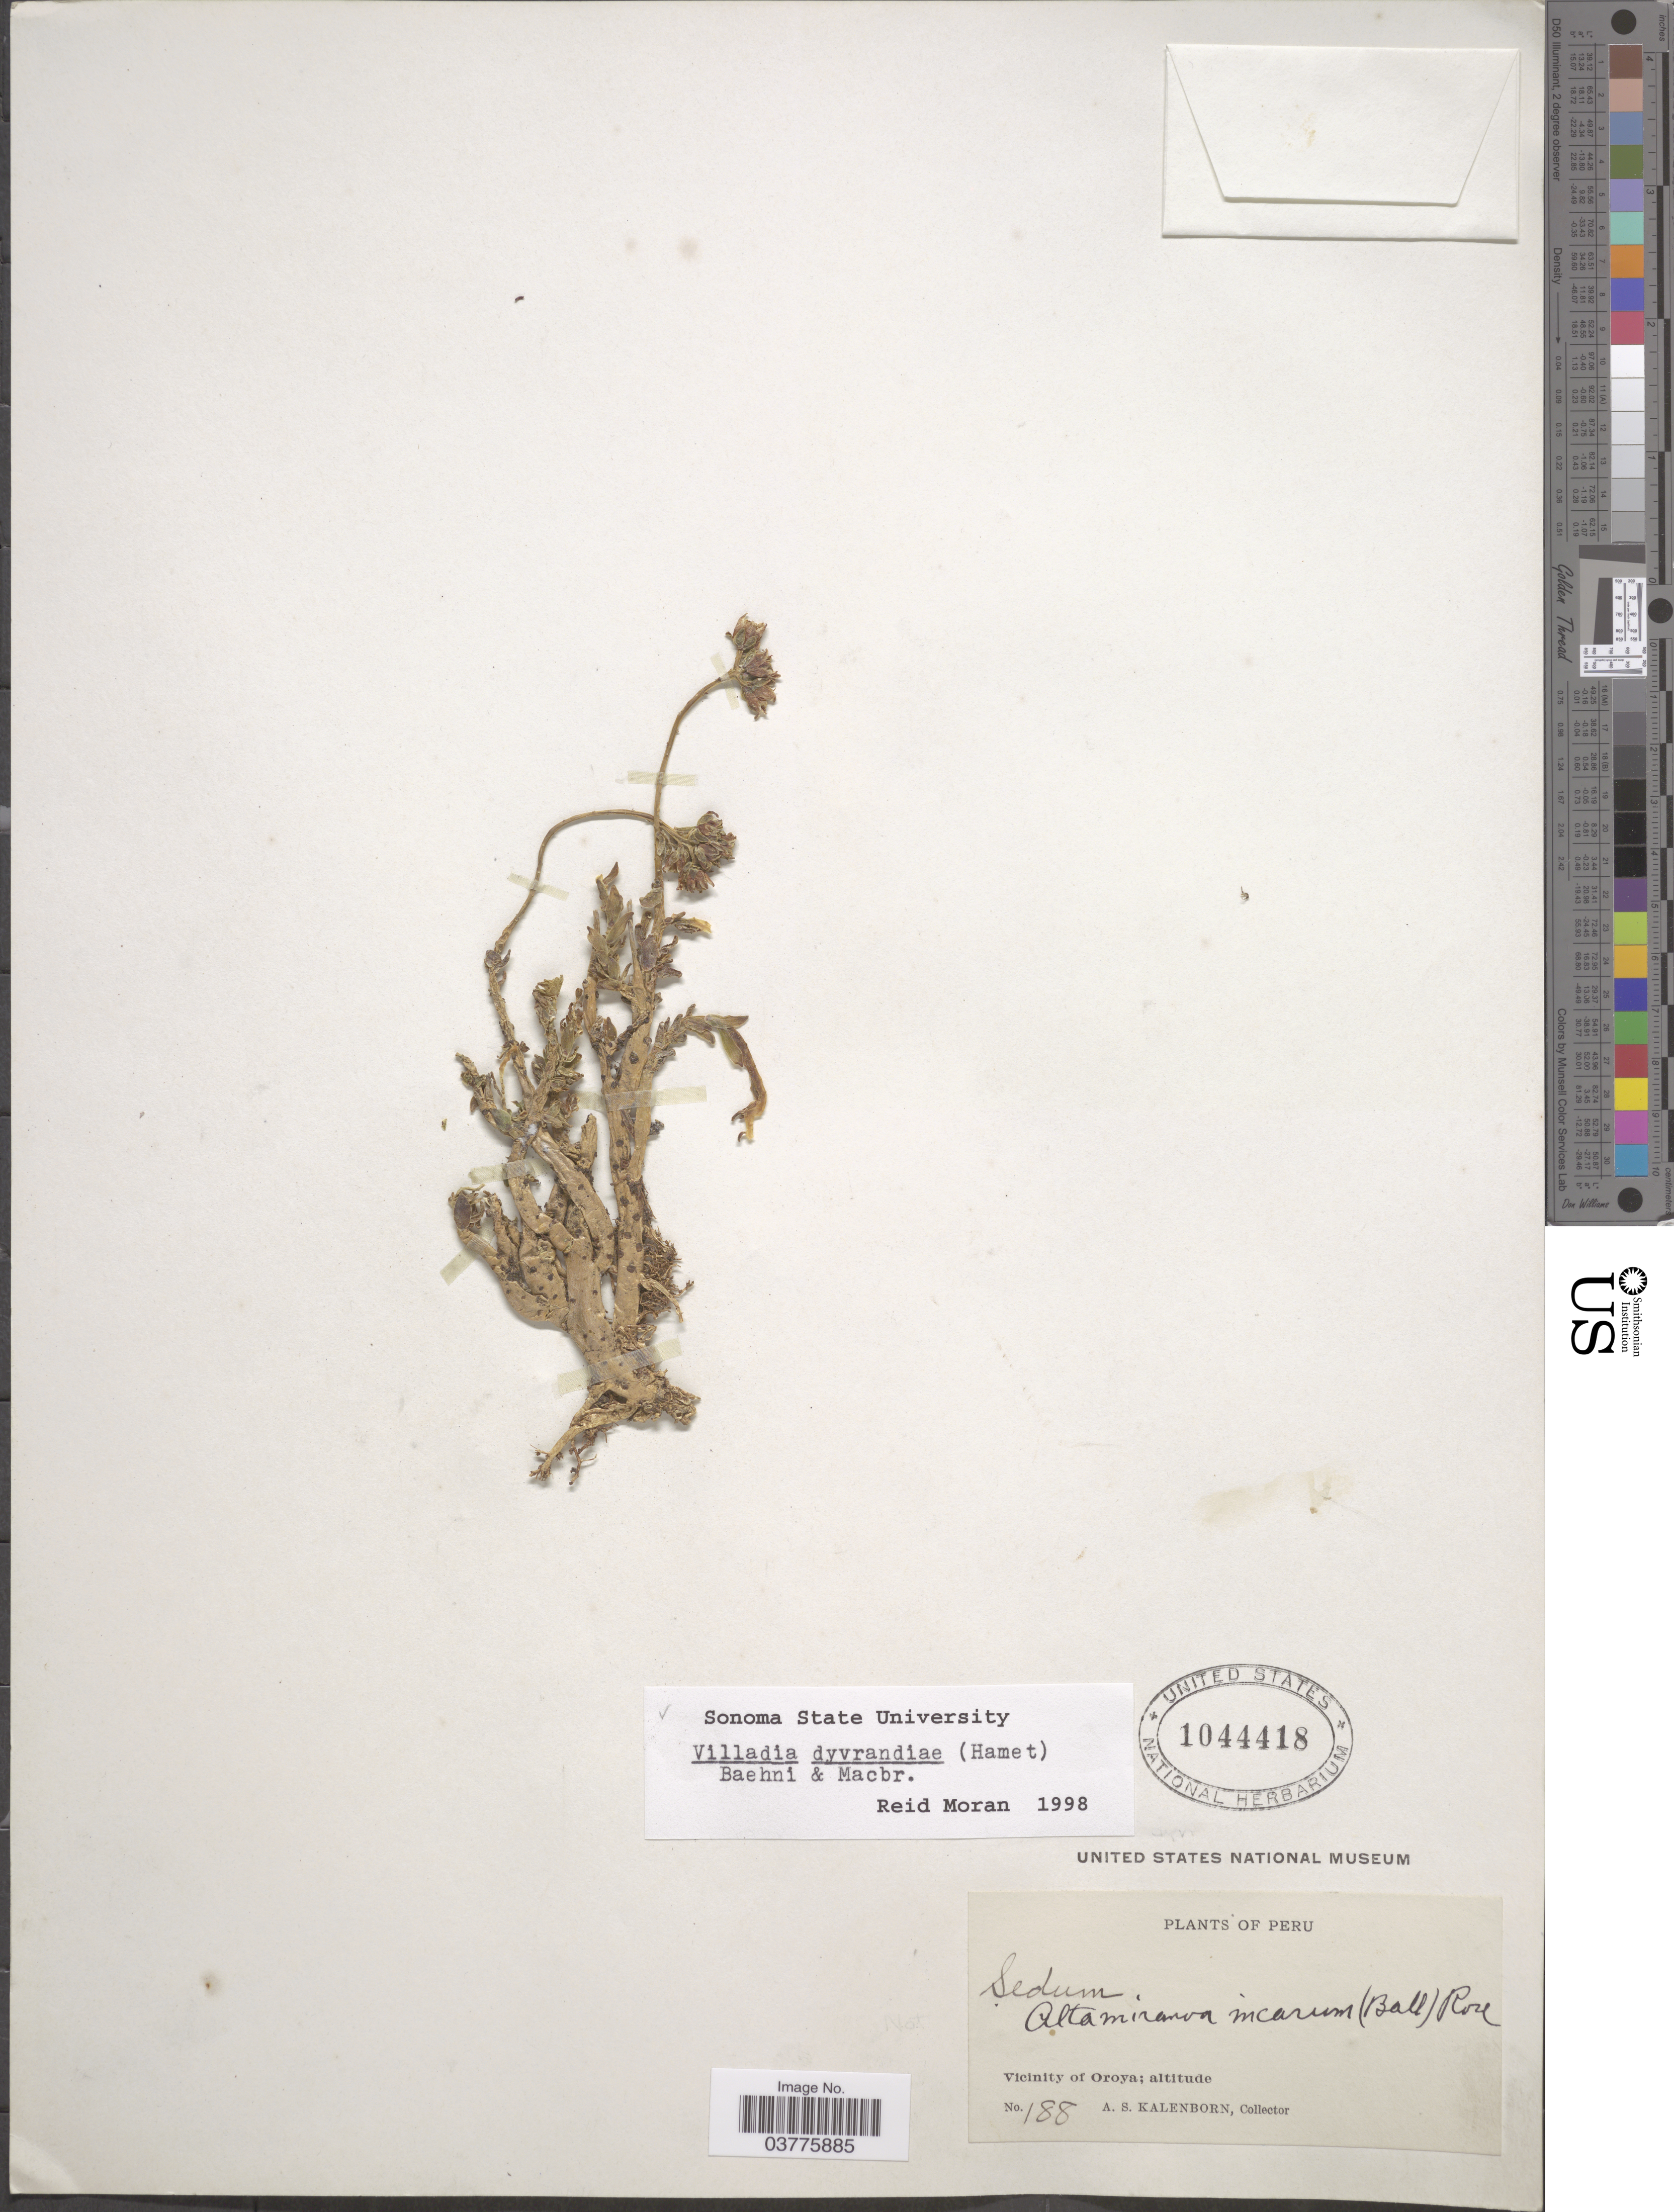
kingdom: Plantae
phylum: Tracheophyta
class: Magnoliopsida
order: Saxifragales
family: Crassulaceae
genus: Sedum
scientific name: Sedum incarum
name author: (Ball) Pino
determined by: Pino, Guillermo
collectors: A. Kalenborn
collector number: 188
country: Peru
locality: Vicinity of Oroya.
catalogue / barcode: US 1044418